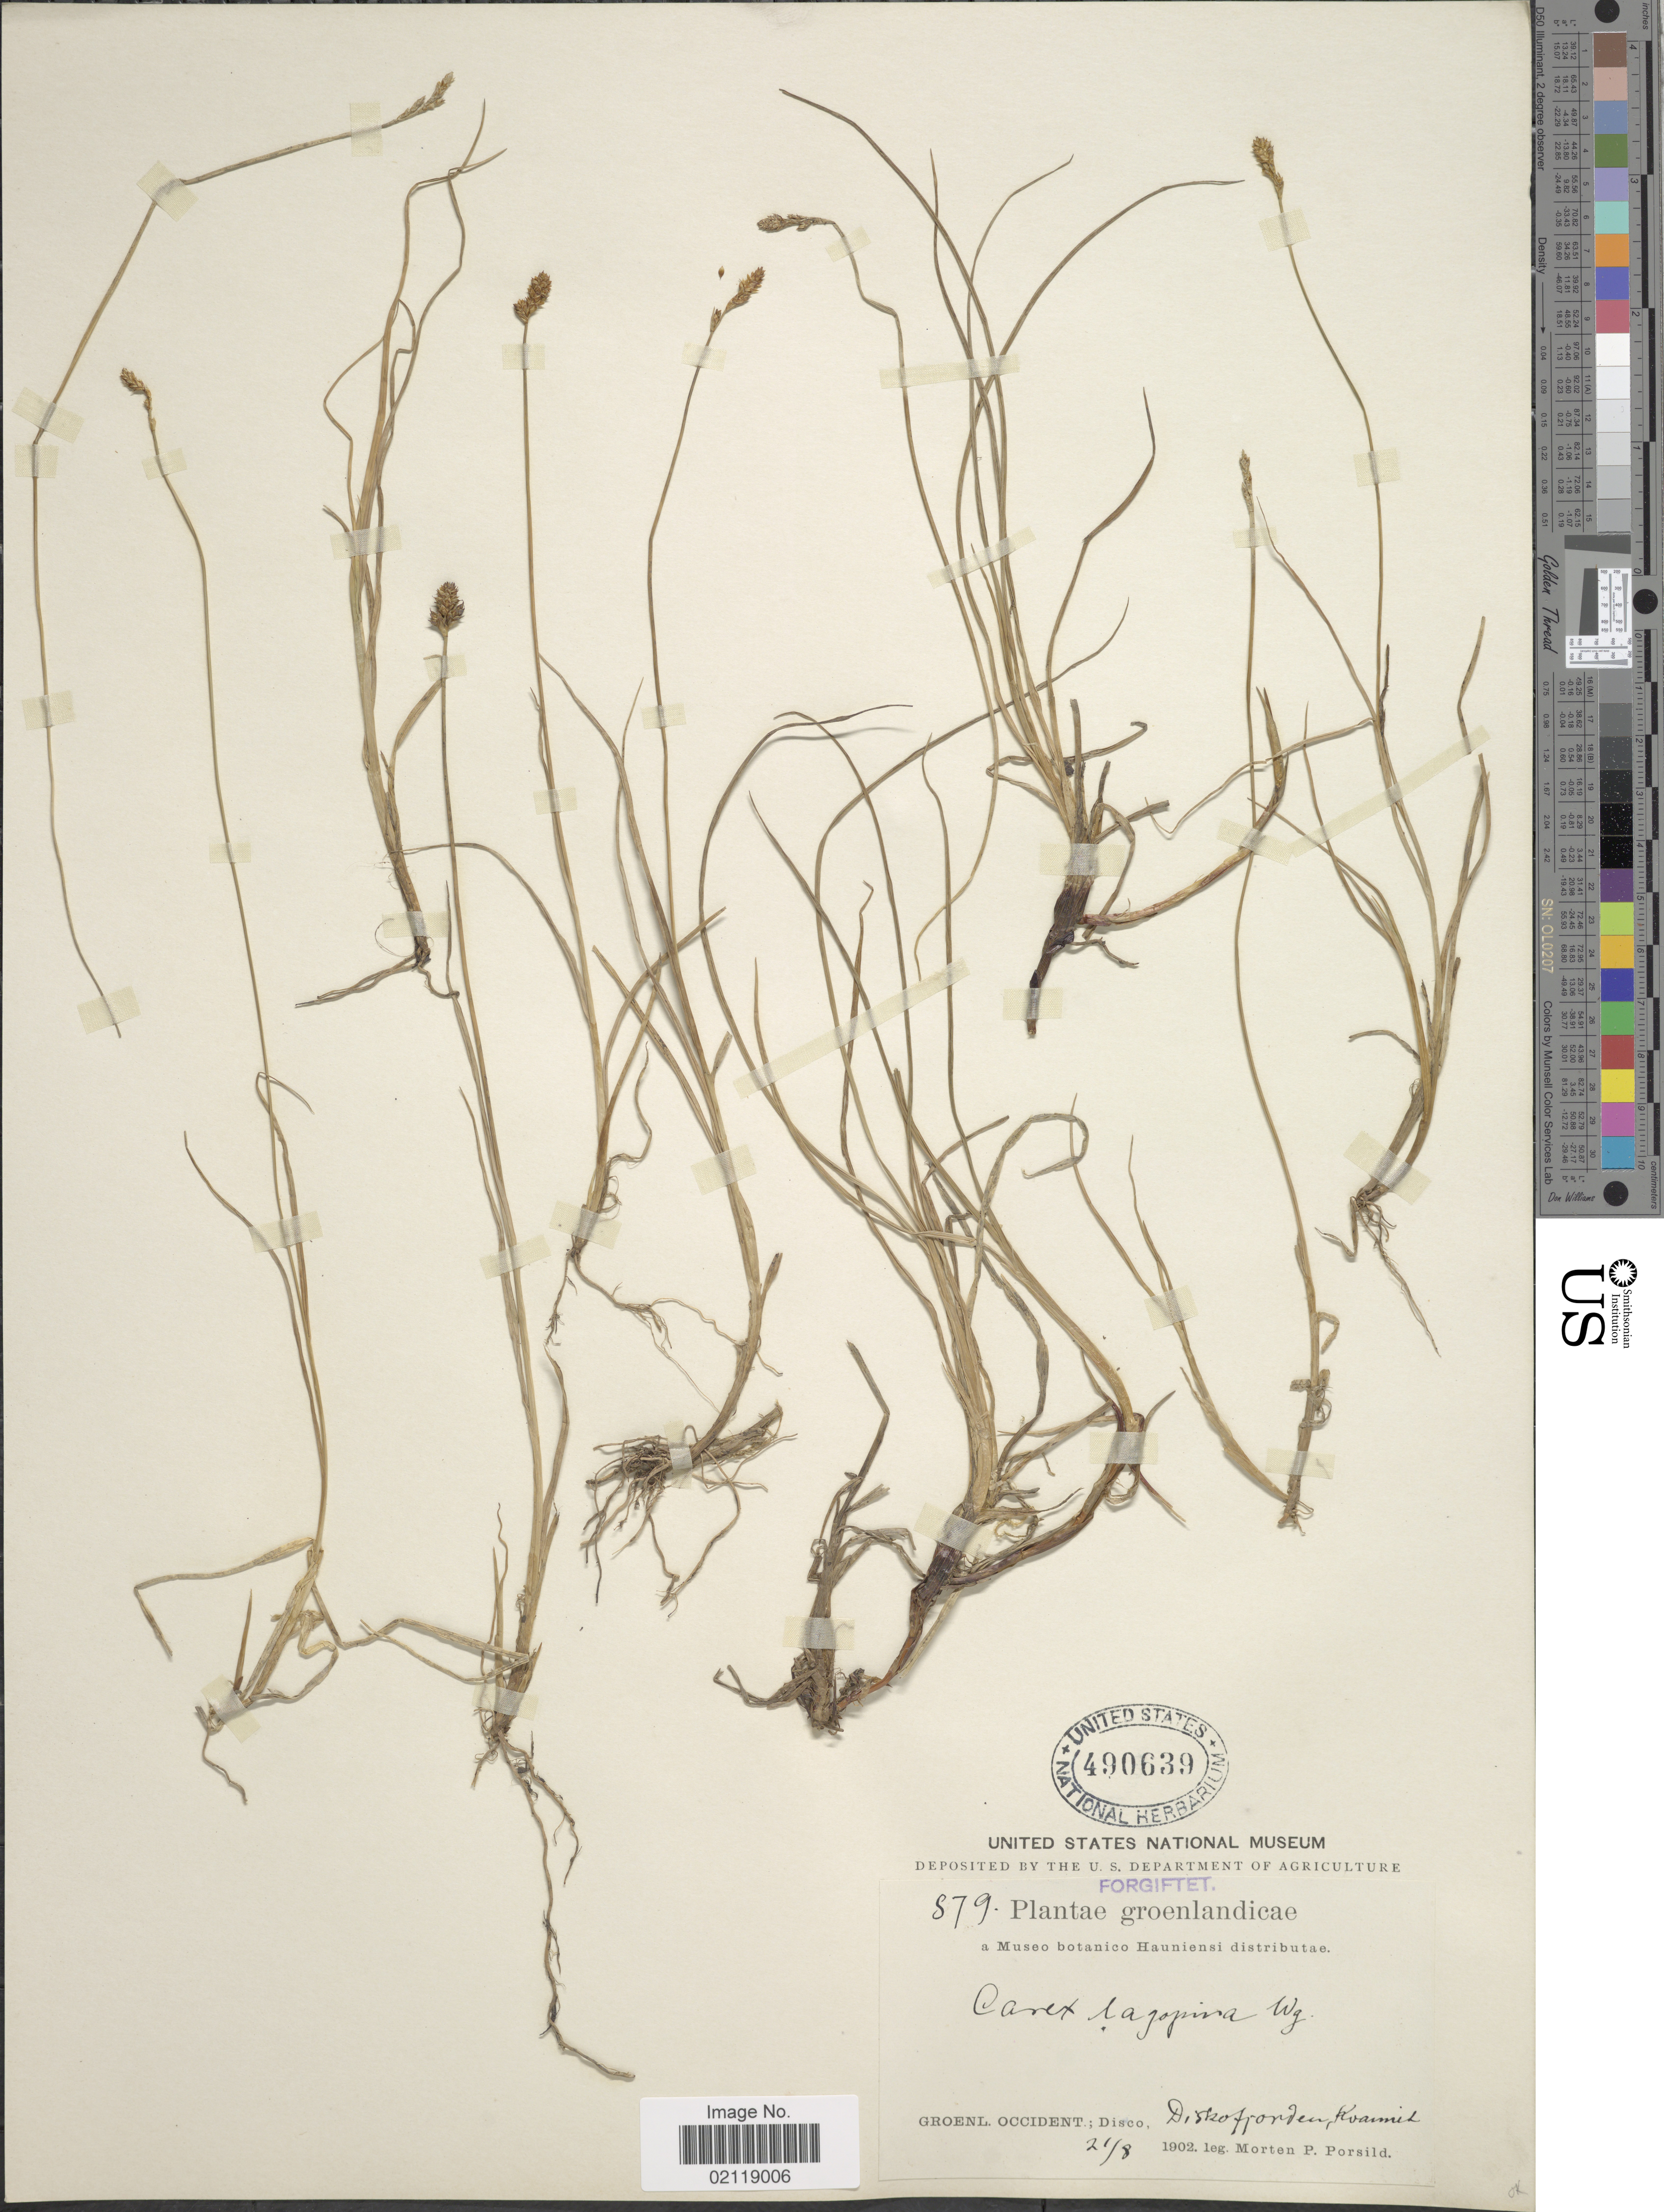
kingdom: Plantae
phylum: Tracheophyta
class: Liliopsida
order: Poales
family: Cyperaceae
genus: Carex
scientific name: Carex lachenalii subsp. lachenalii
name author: Schkuhr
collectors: M. P. Porsild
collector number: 879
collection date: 1902-08-21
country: Greenland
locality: Groenlandicae. Groenl. Occident.; Disco, Diskofjorden, Kuannit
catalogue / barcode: US 490639